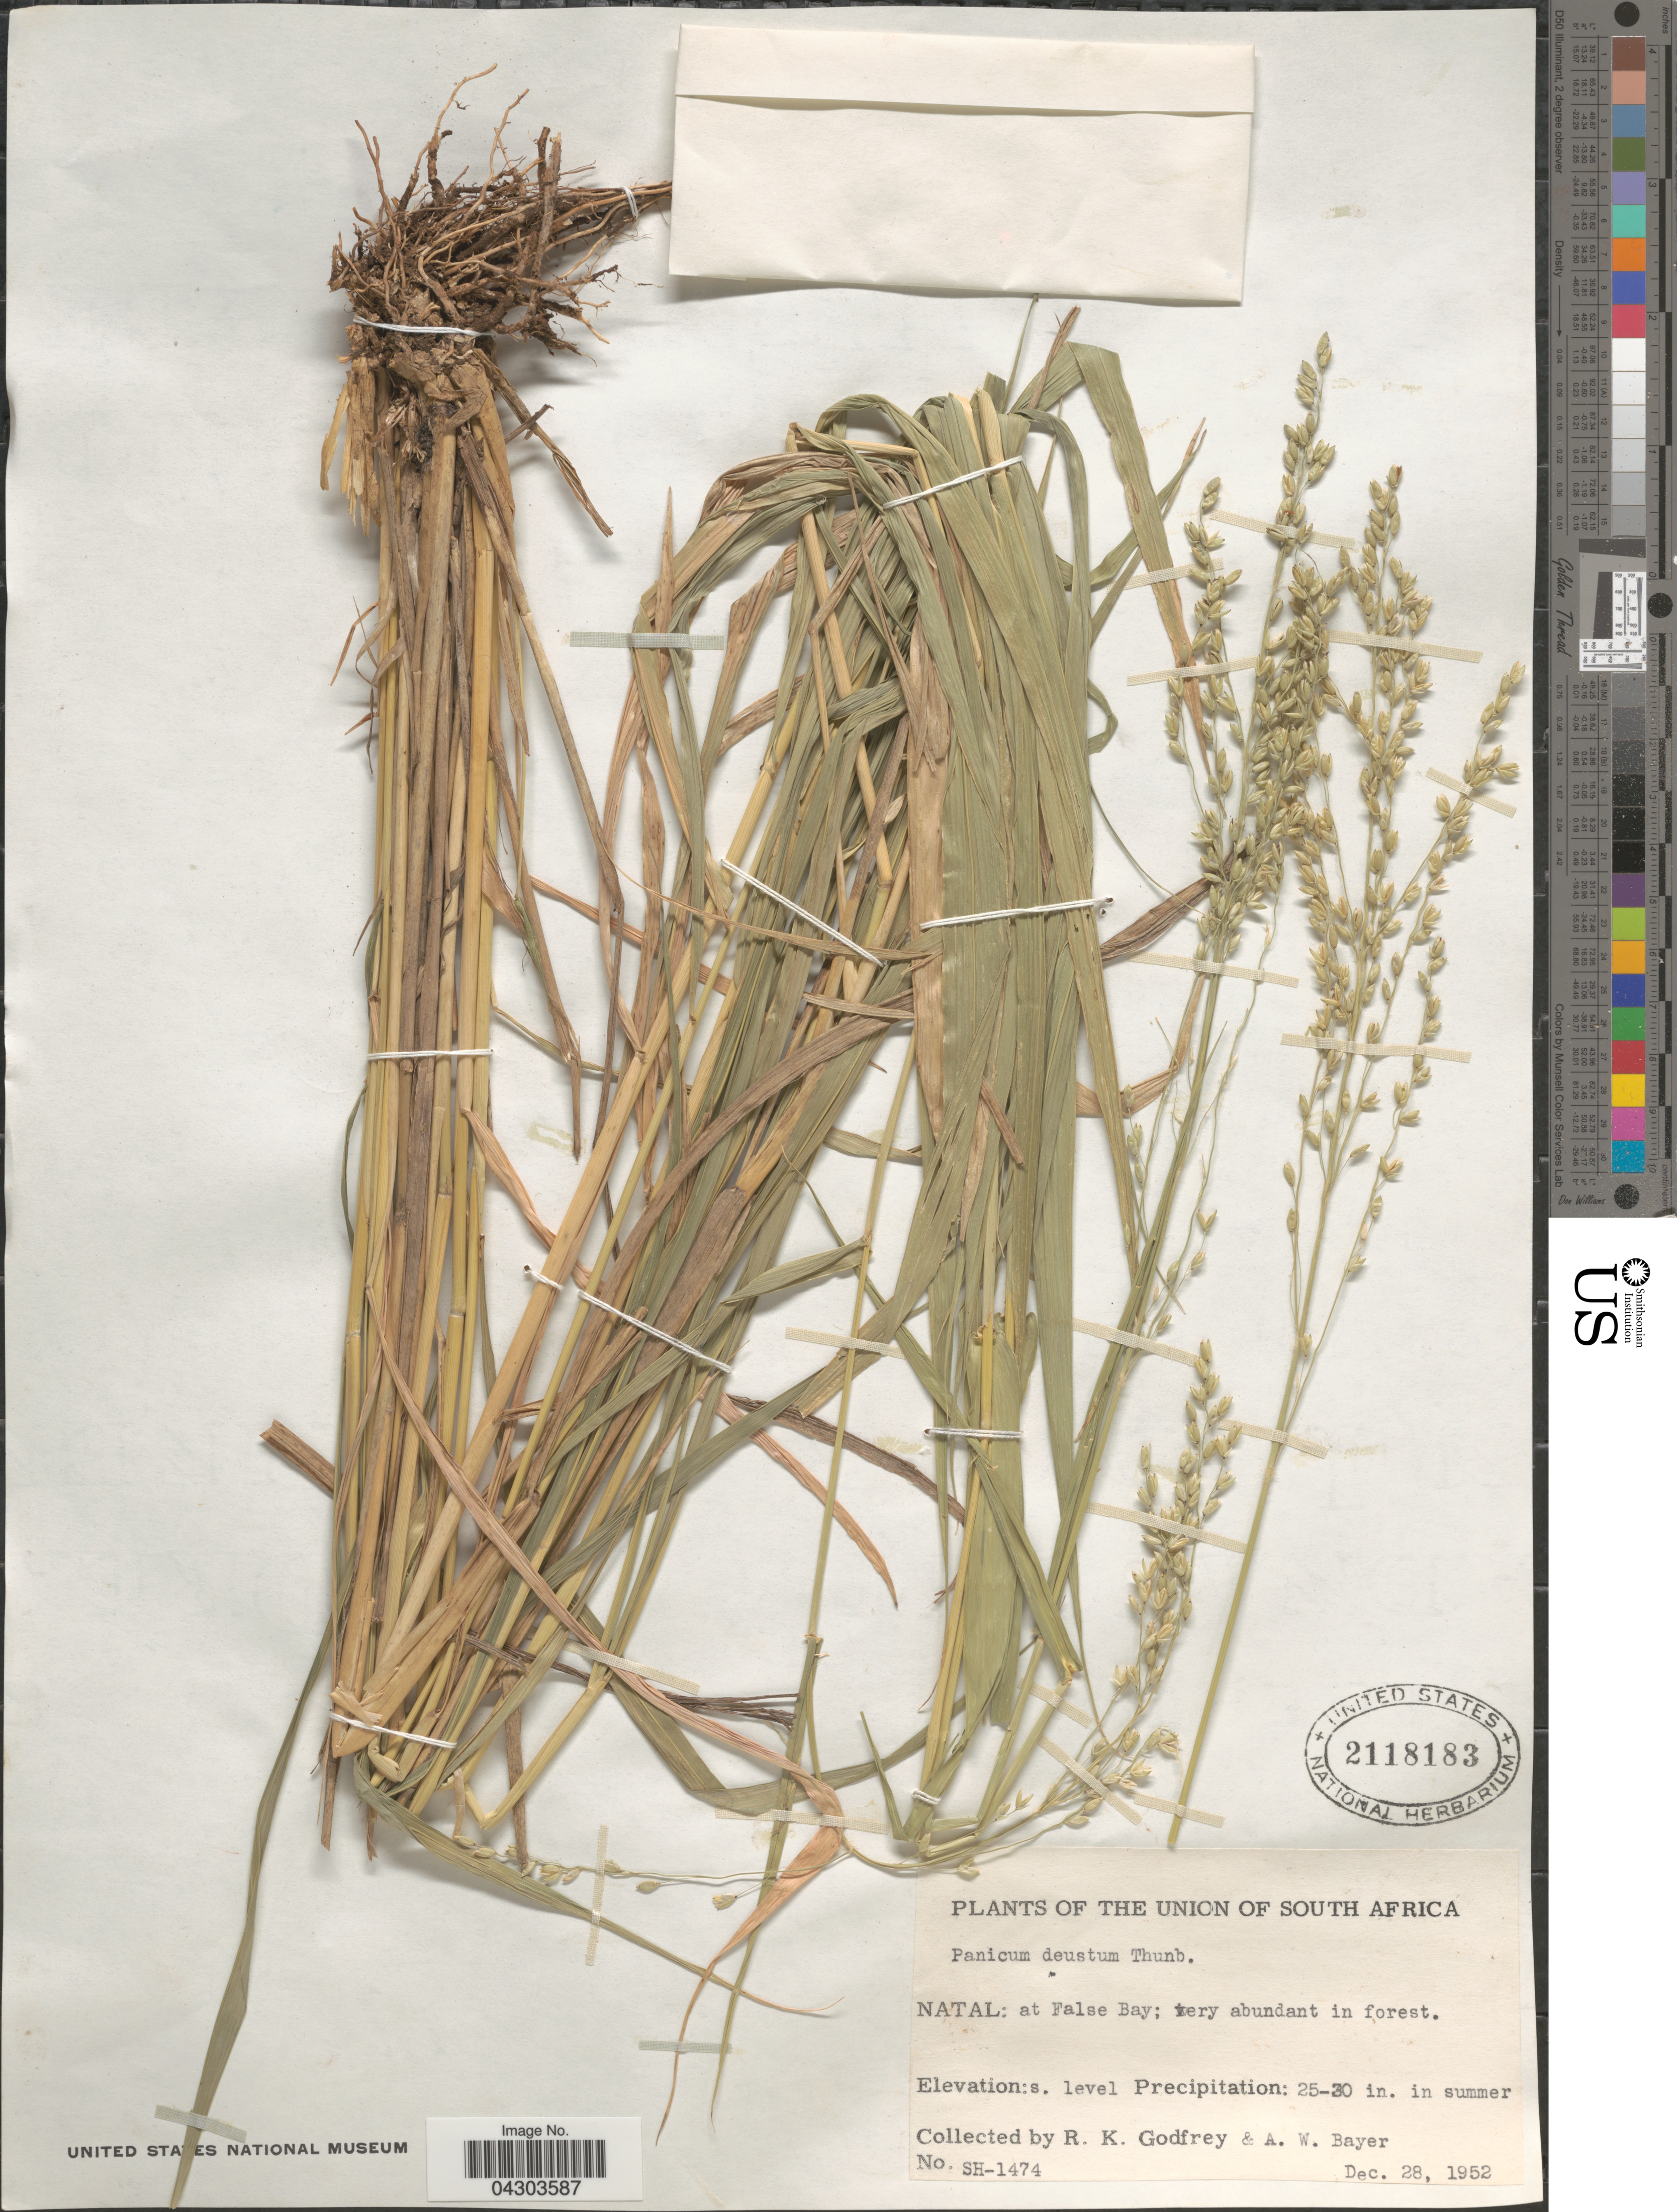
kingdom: Plantae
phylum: Tracheophyta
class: Liliopsida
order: Poales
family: Poaceae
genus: Panicum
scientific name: Panicum deustum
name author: Thunb.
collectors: R. K. Godfrey & A. Bayer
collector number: SH-1474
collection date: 1952-12-28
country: South Africa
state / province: KwaZulu-Natal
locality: The Union of South Africa. Natal: at False Bay; very abundant in forest.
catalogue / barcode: US 2118183